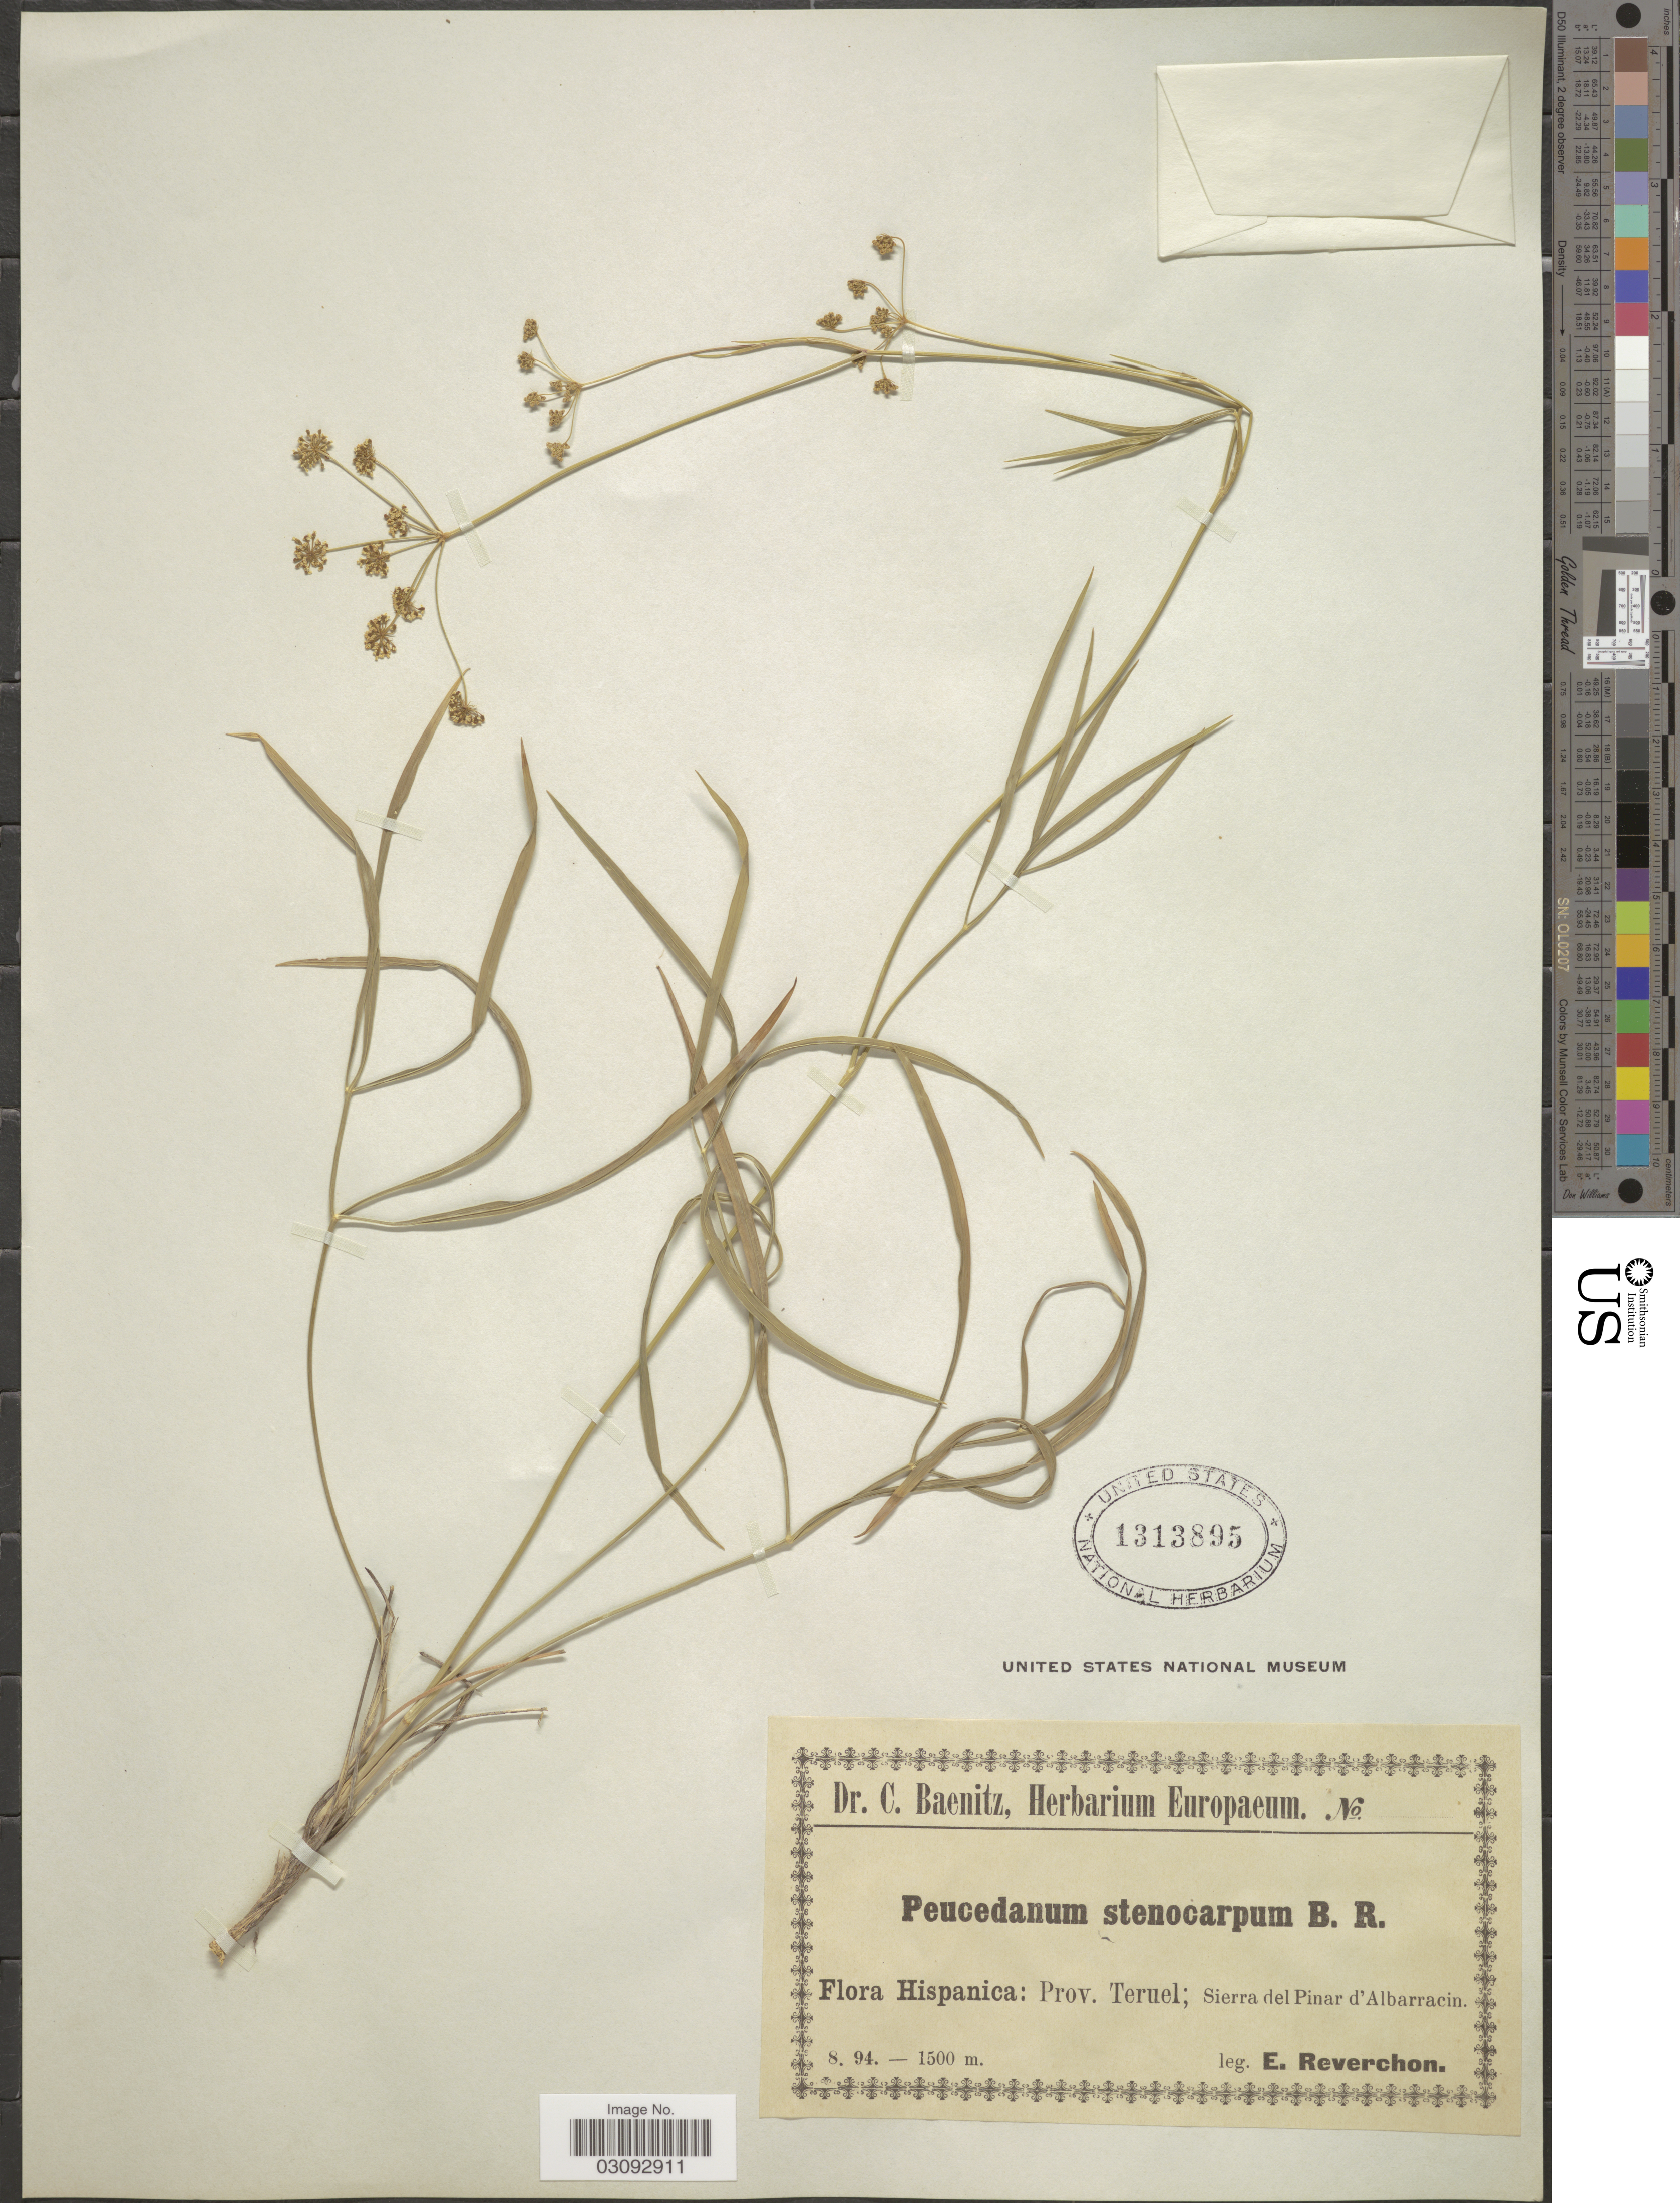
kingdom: Plantae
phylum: Tracheophyta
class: Magnoliopsida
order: Apiales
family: Apiaceae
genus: Peucedanum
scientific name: Peucedanum stenocarpum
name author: Boiss. & Reut.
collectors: E. Reverchon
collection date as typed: Transcribed d/m/y: /8/94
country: Spain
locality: Hispanica: Prov. Tereul; Sierra del Pinar d'Albarracin.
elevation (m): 1500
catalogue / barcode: US 1313895